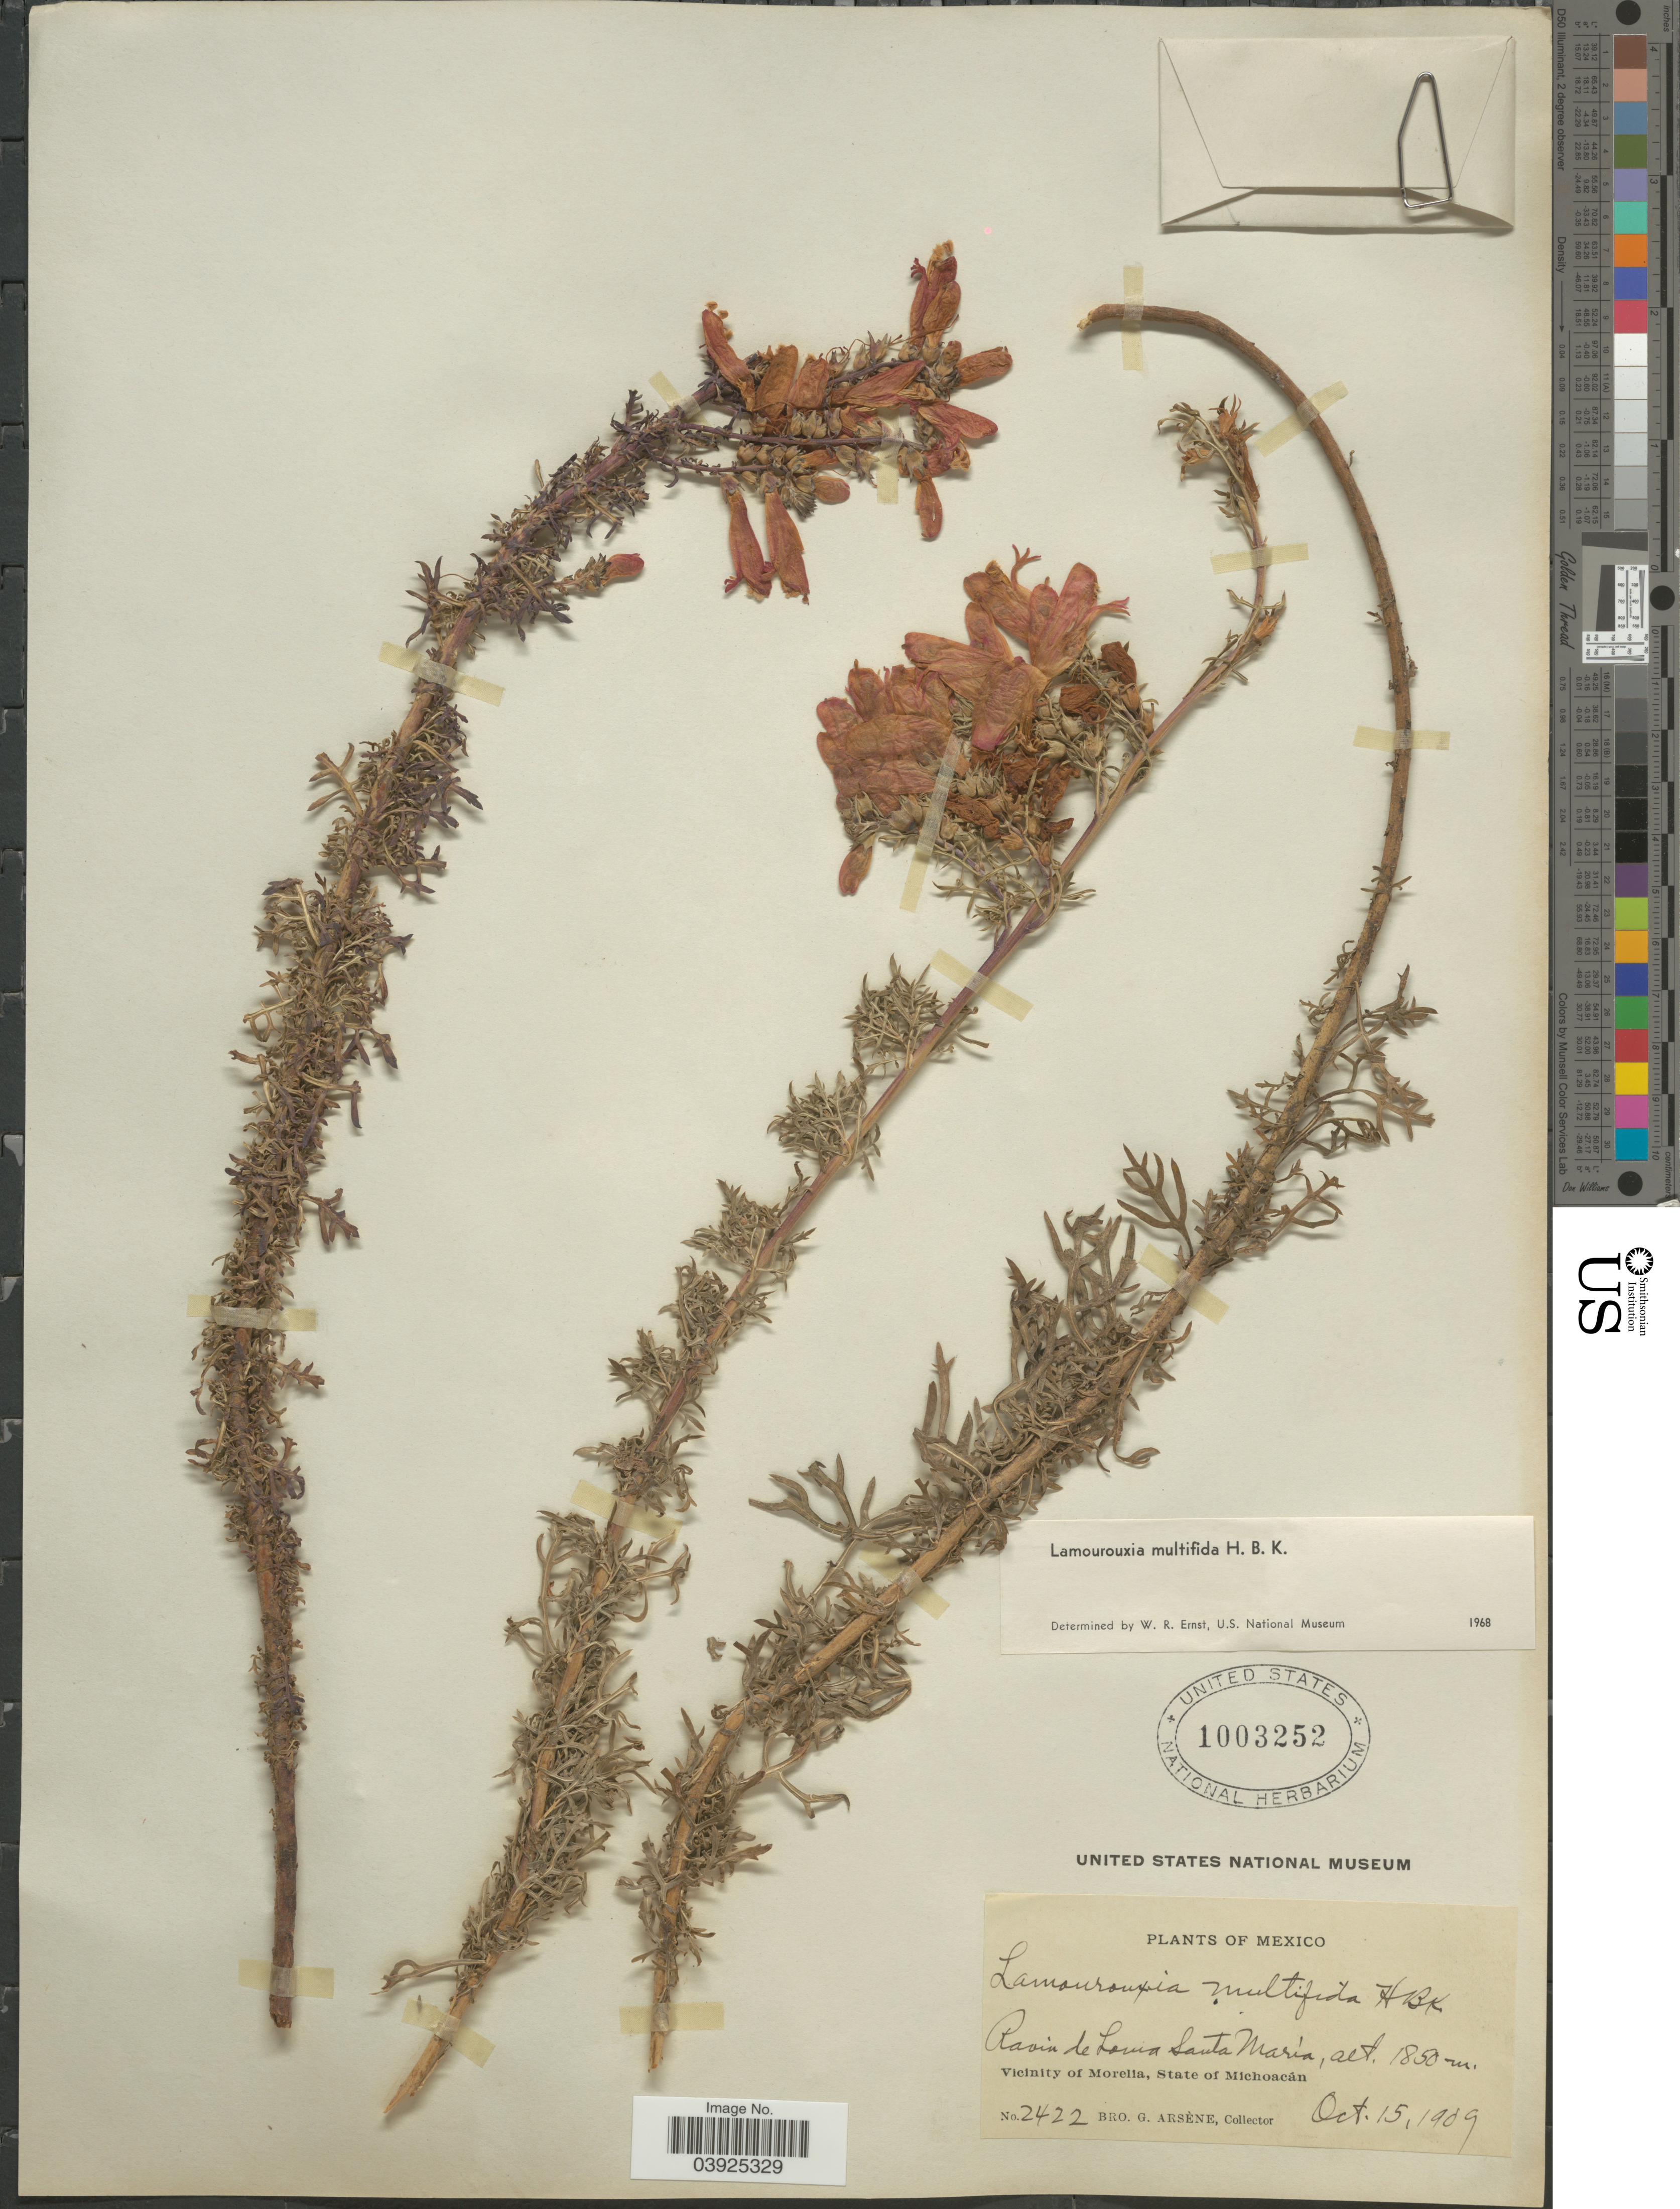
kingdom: Plantae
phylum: Tracheophyta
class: Magnoliopsida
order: Lamiales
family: Orobanchaceae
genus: Lamourouxia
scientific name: Lamourouxia multifida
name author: Kunth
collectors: Bro. G. Arsène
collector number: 2422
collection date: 1909-10-15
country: Mexico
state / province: Michoacán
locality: Ravin de Loma Santa María. Vicinity of Morelia.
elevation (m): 1850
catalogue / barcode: US 1003252